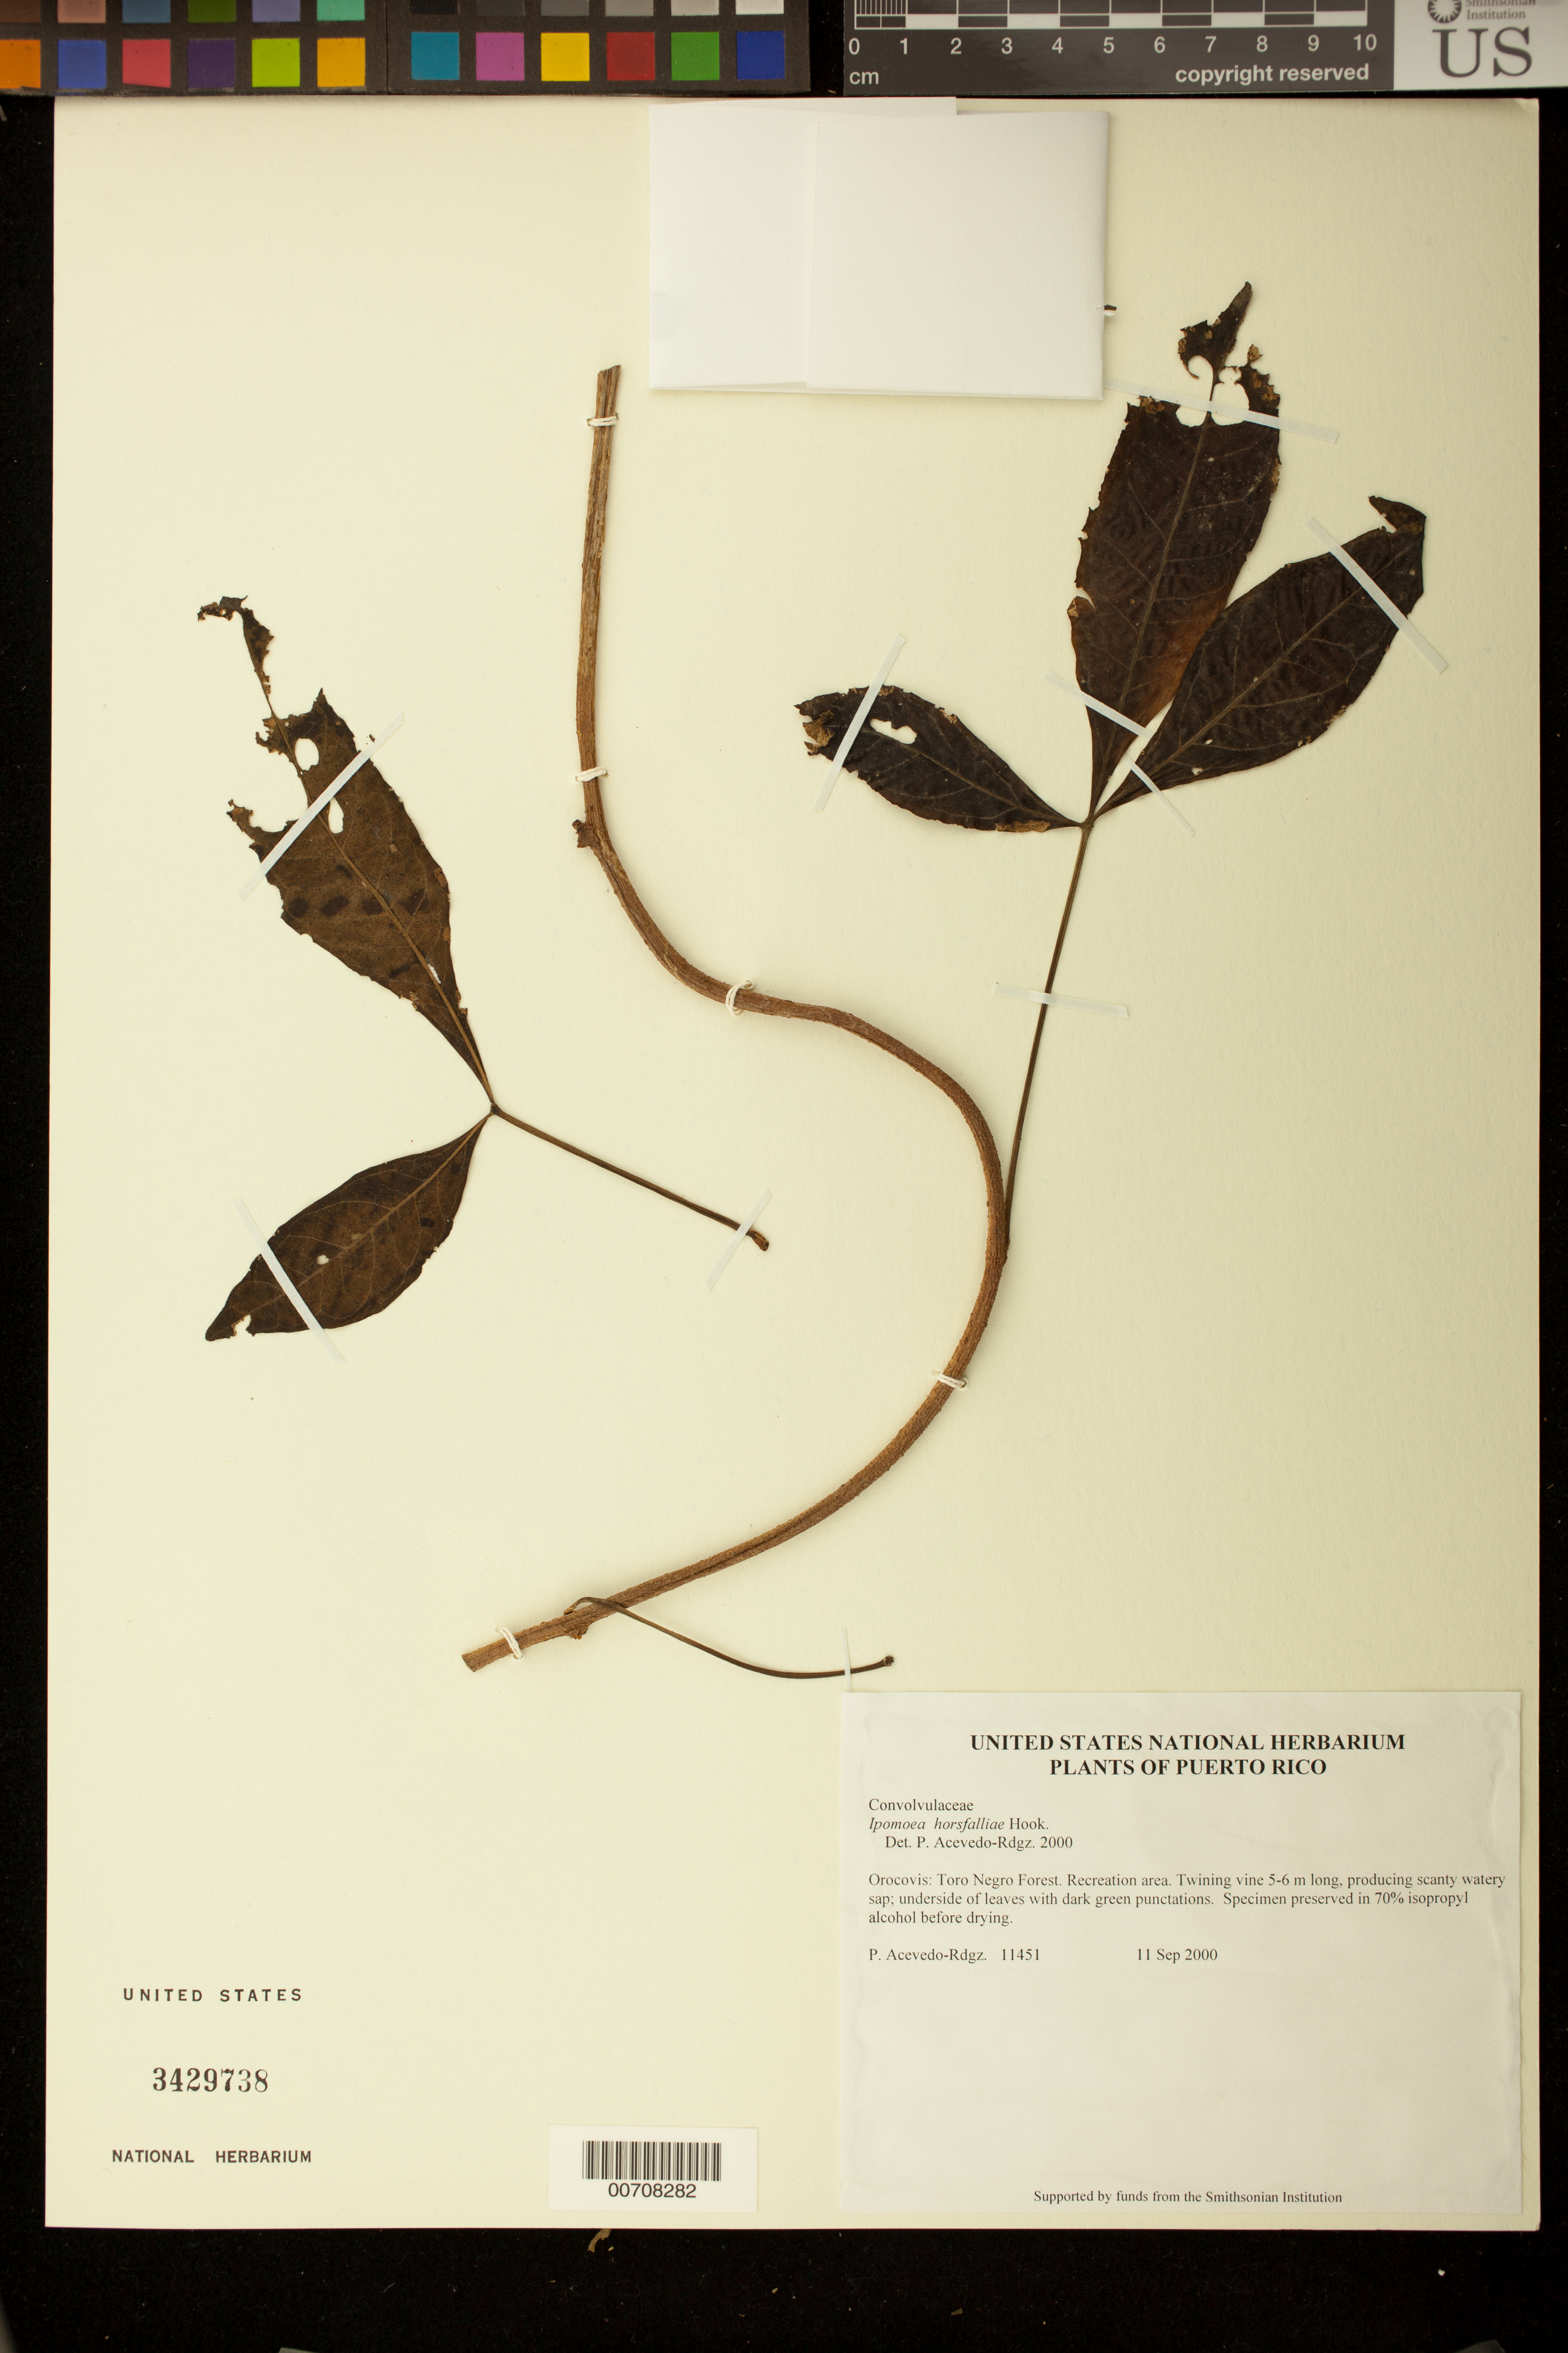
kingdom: Plantae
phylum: Tracheophyta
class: Magnoliopsida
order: Solanales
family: Convolvulaceae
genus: Ipomoea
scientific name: Ipomoea horsfalliae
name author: Hook.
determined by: Acevedo-Rodríguez, P., (BOT), Smithsonian Institution - National Museum of Natural History (UNITED STATES)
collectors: P. Acevedo-Rodr.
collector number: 11451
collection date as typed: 11 Sep 2000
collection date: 2000-09-11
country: Puerto Rico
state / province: Orocovis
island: Puerto Rico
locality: Orocovis: Toro Negro Forest.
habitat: Recreation area.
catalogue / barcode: US 3429738